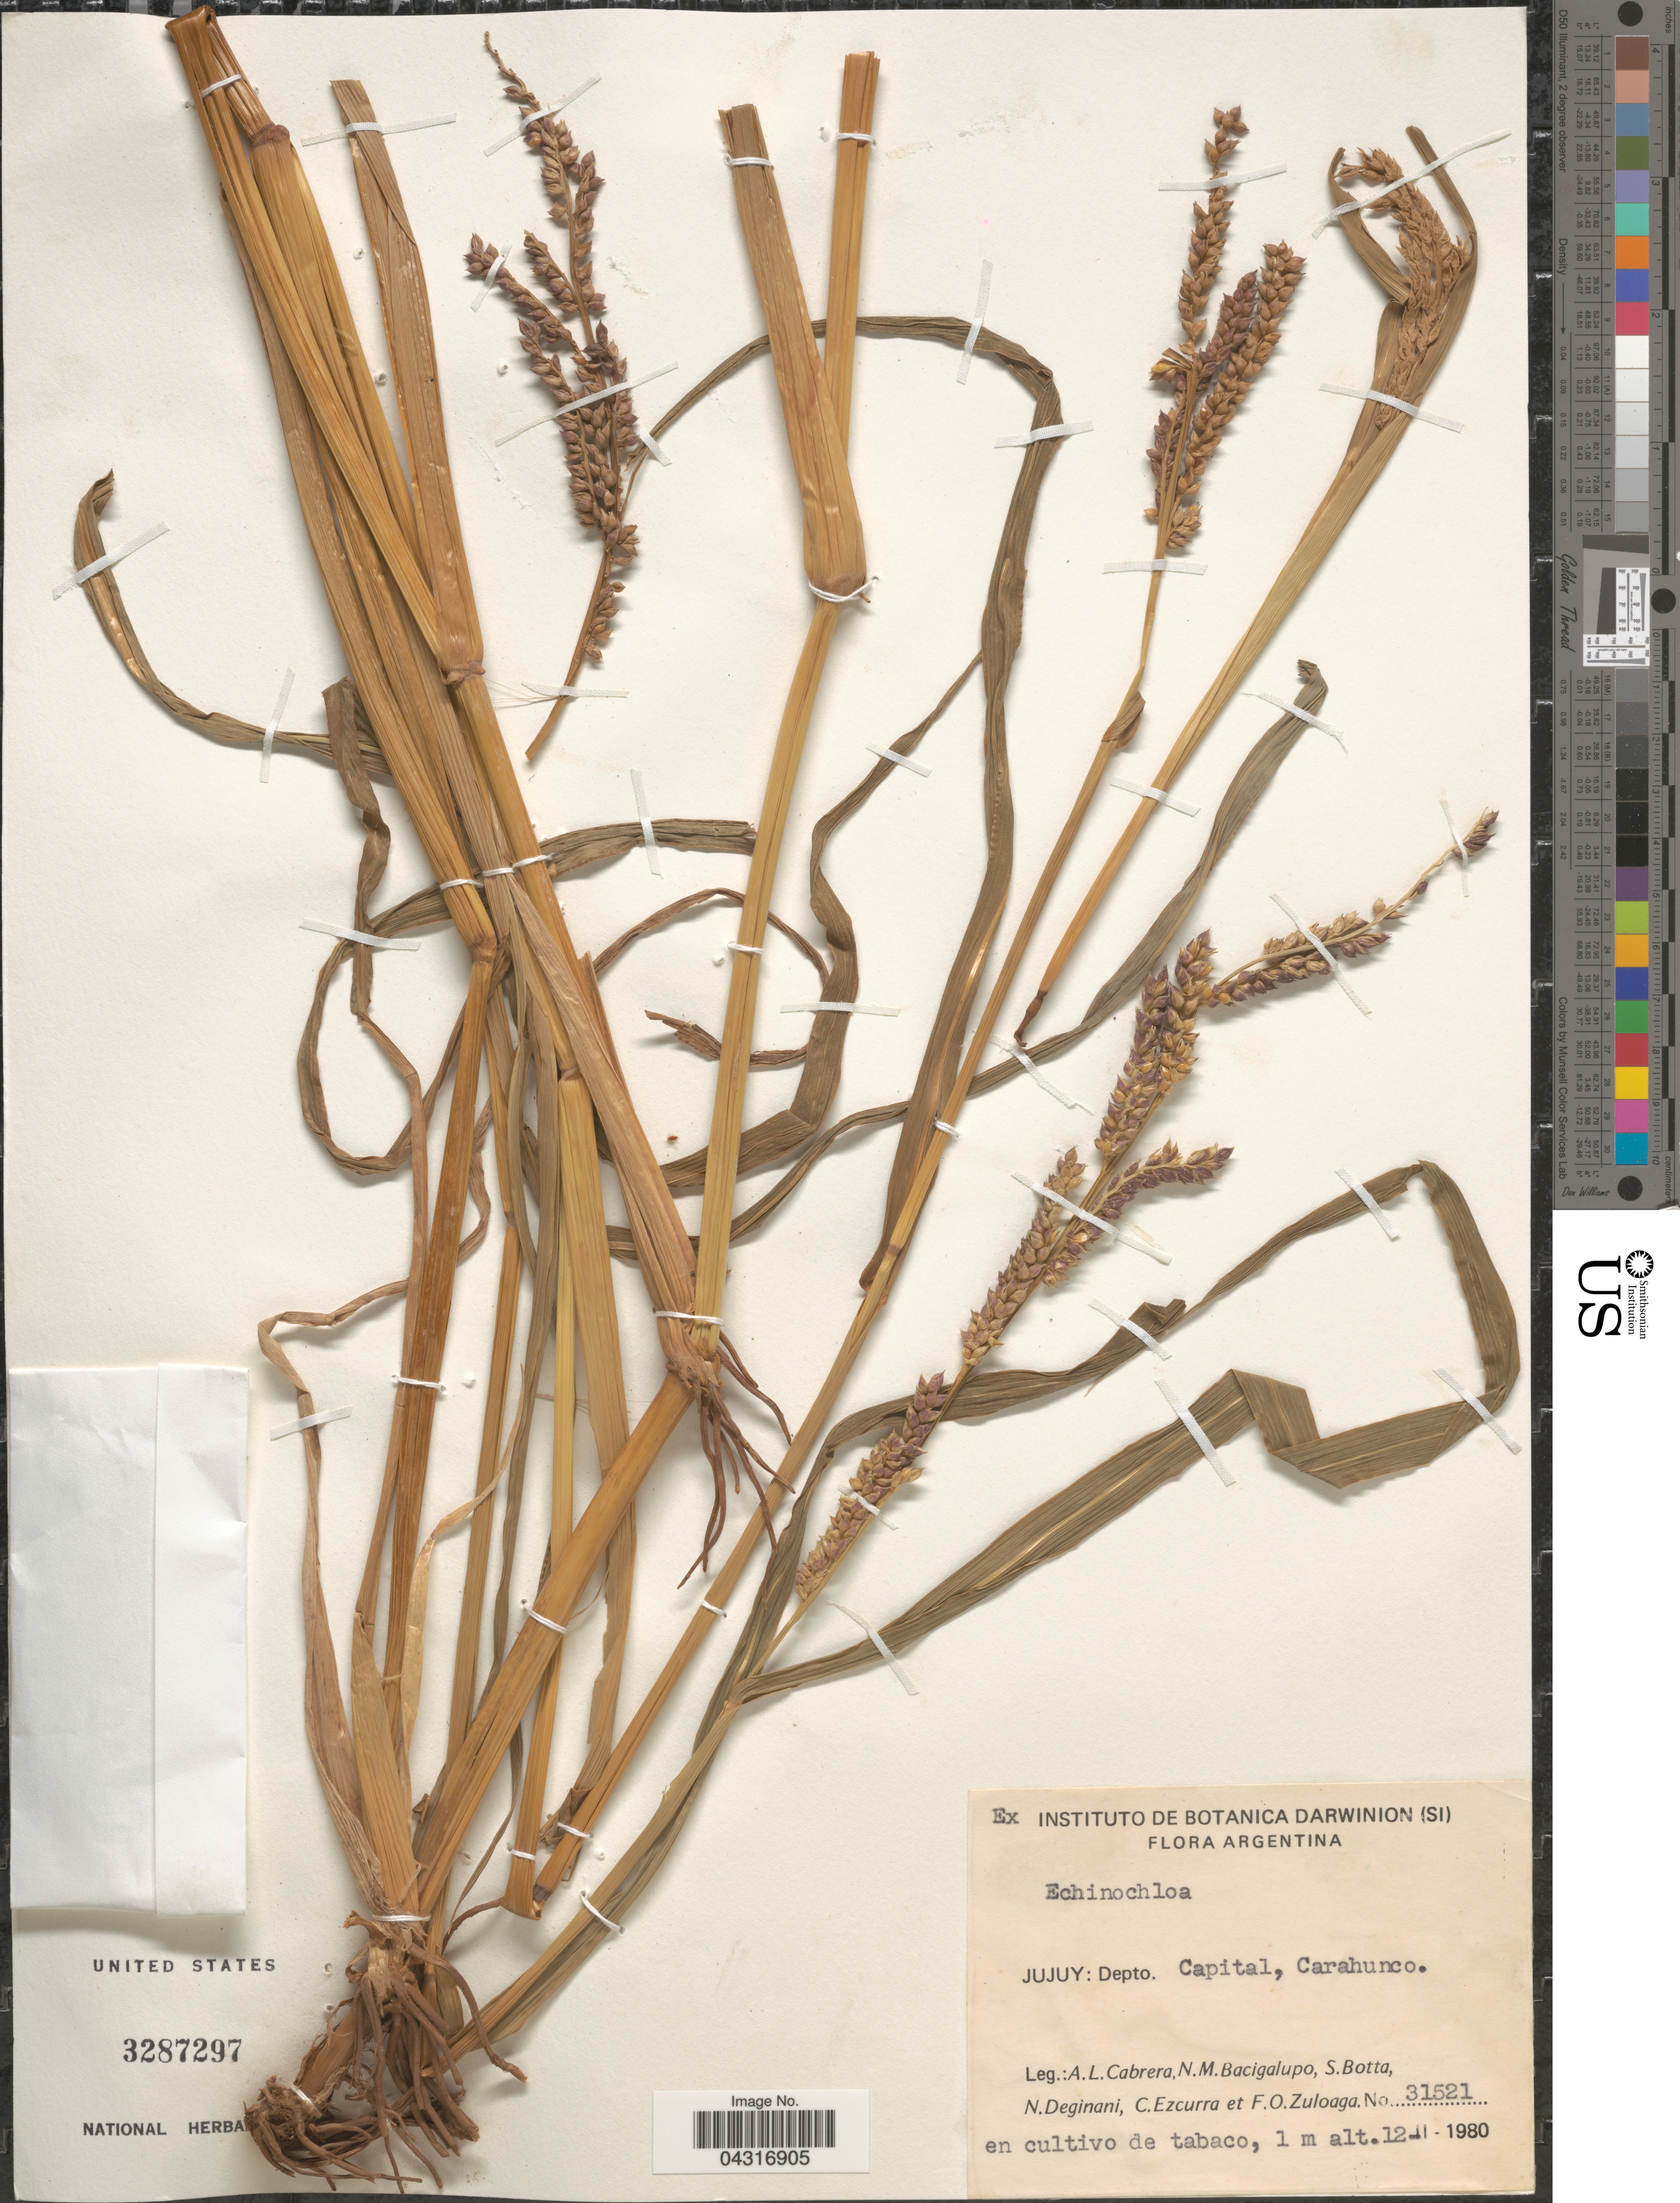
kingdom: Plantae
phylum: Tracheophyta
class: Liliopsida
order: Poales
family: Poaceae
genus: Echinochloa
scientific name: Echinochloa sp.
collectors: A. L. Cabrera, N. M. Bacigalupo, S. Botta, N. Deginani & et al.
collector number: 31521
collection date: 1980-02-12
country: Argentina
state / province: Jujuy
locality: Depto. Capital, Carahunco. En cultivo de tabaco.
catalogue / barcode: US 3287297